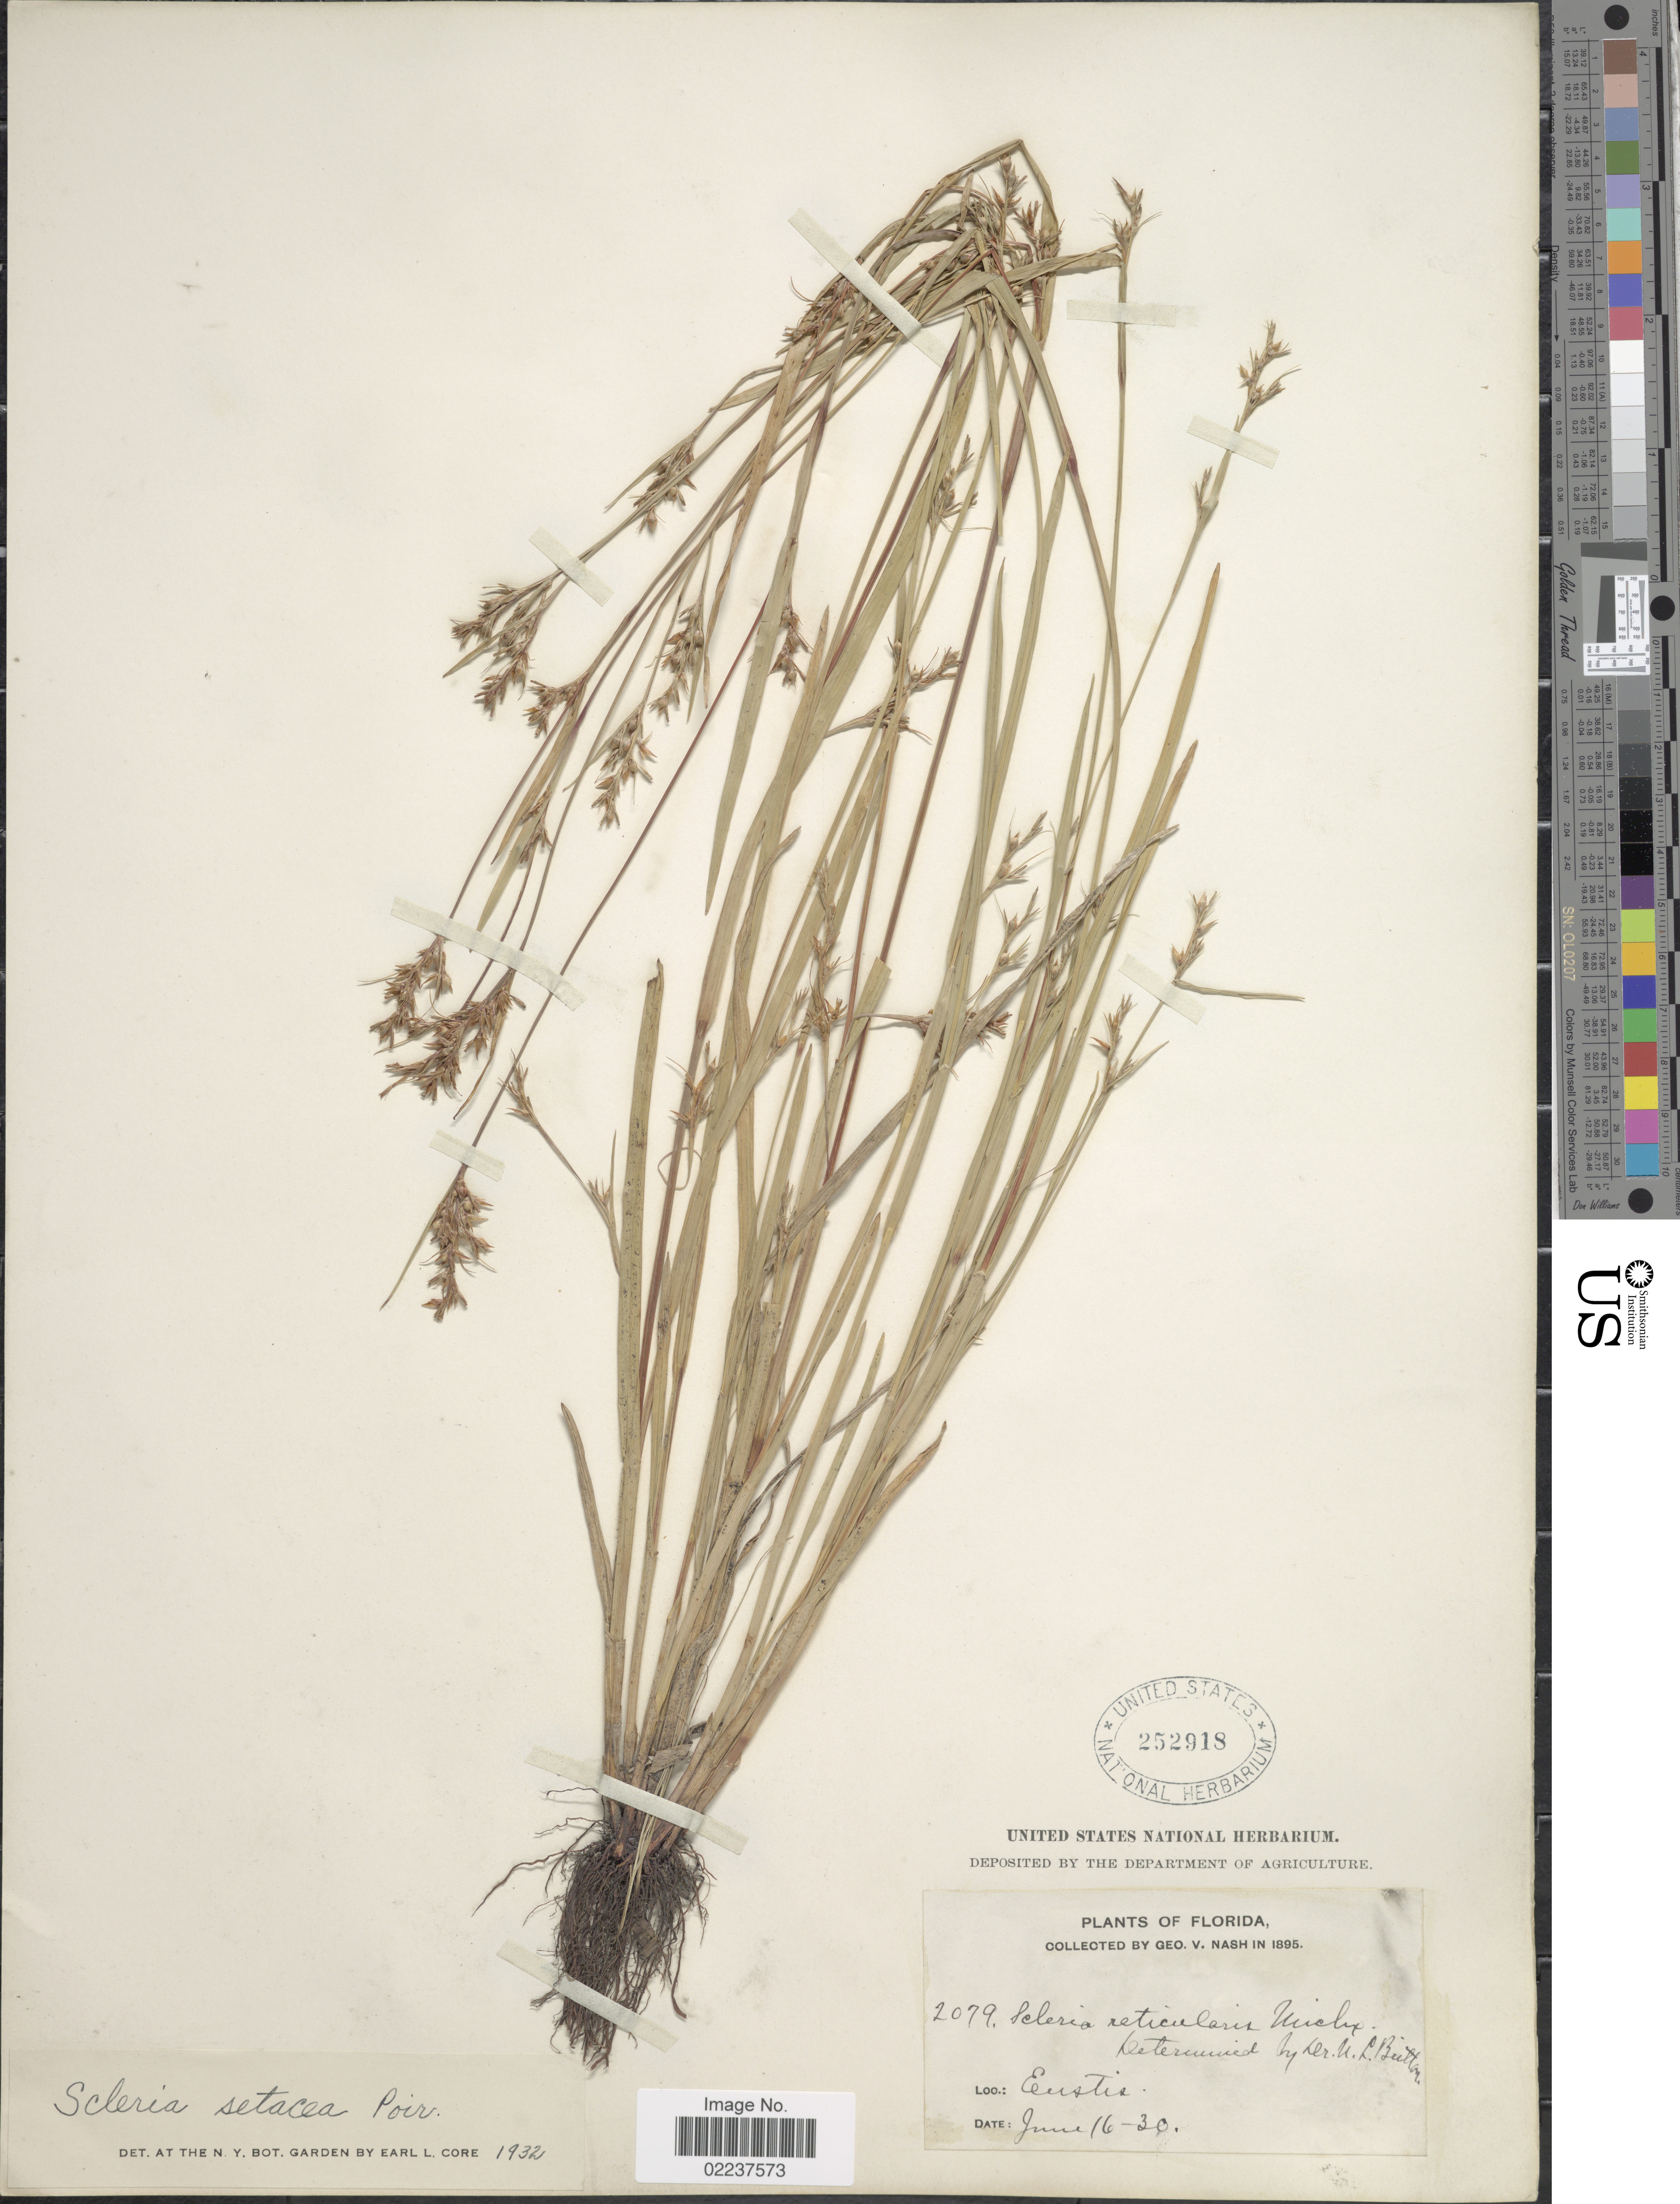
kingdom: Plantae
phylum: Tracheophyta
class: Liliopsida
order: Poales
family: Cyperaceae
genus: Scleria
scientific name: Scleria muehlenbergii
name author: Steud.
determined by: Strong, Mark T., (BOT), Smithsonian Institution - National Museum of Natural History (UNITED STATES)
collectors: G. V. Nash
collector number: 2079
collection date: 1895-06-16/1895-06-30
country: United States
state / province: Florida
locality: Eustis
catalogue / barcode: US 252918